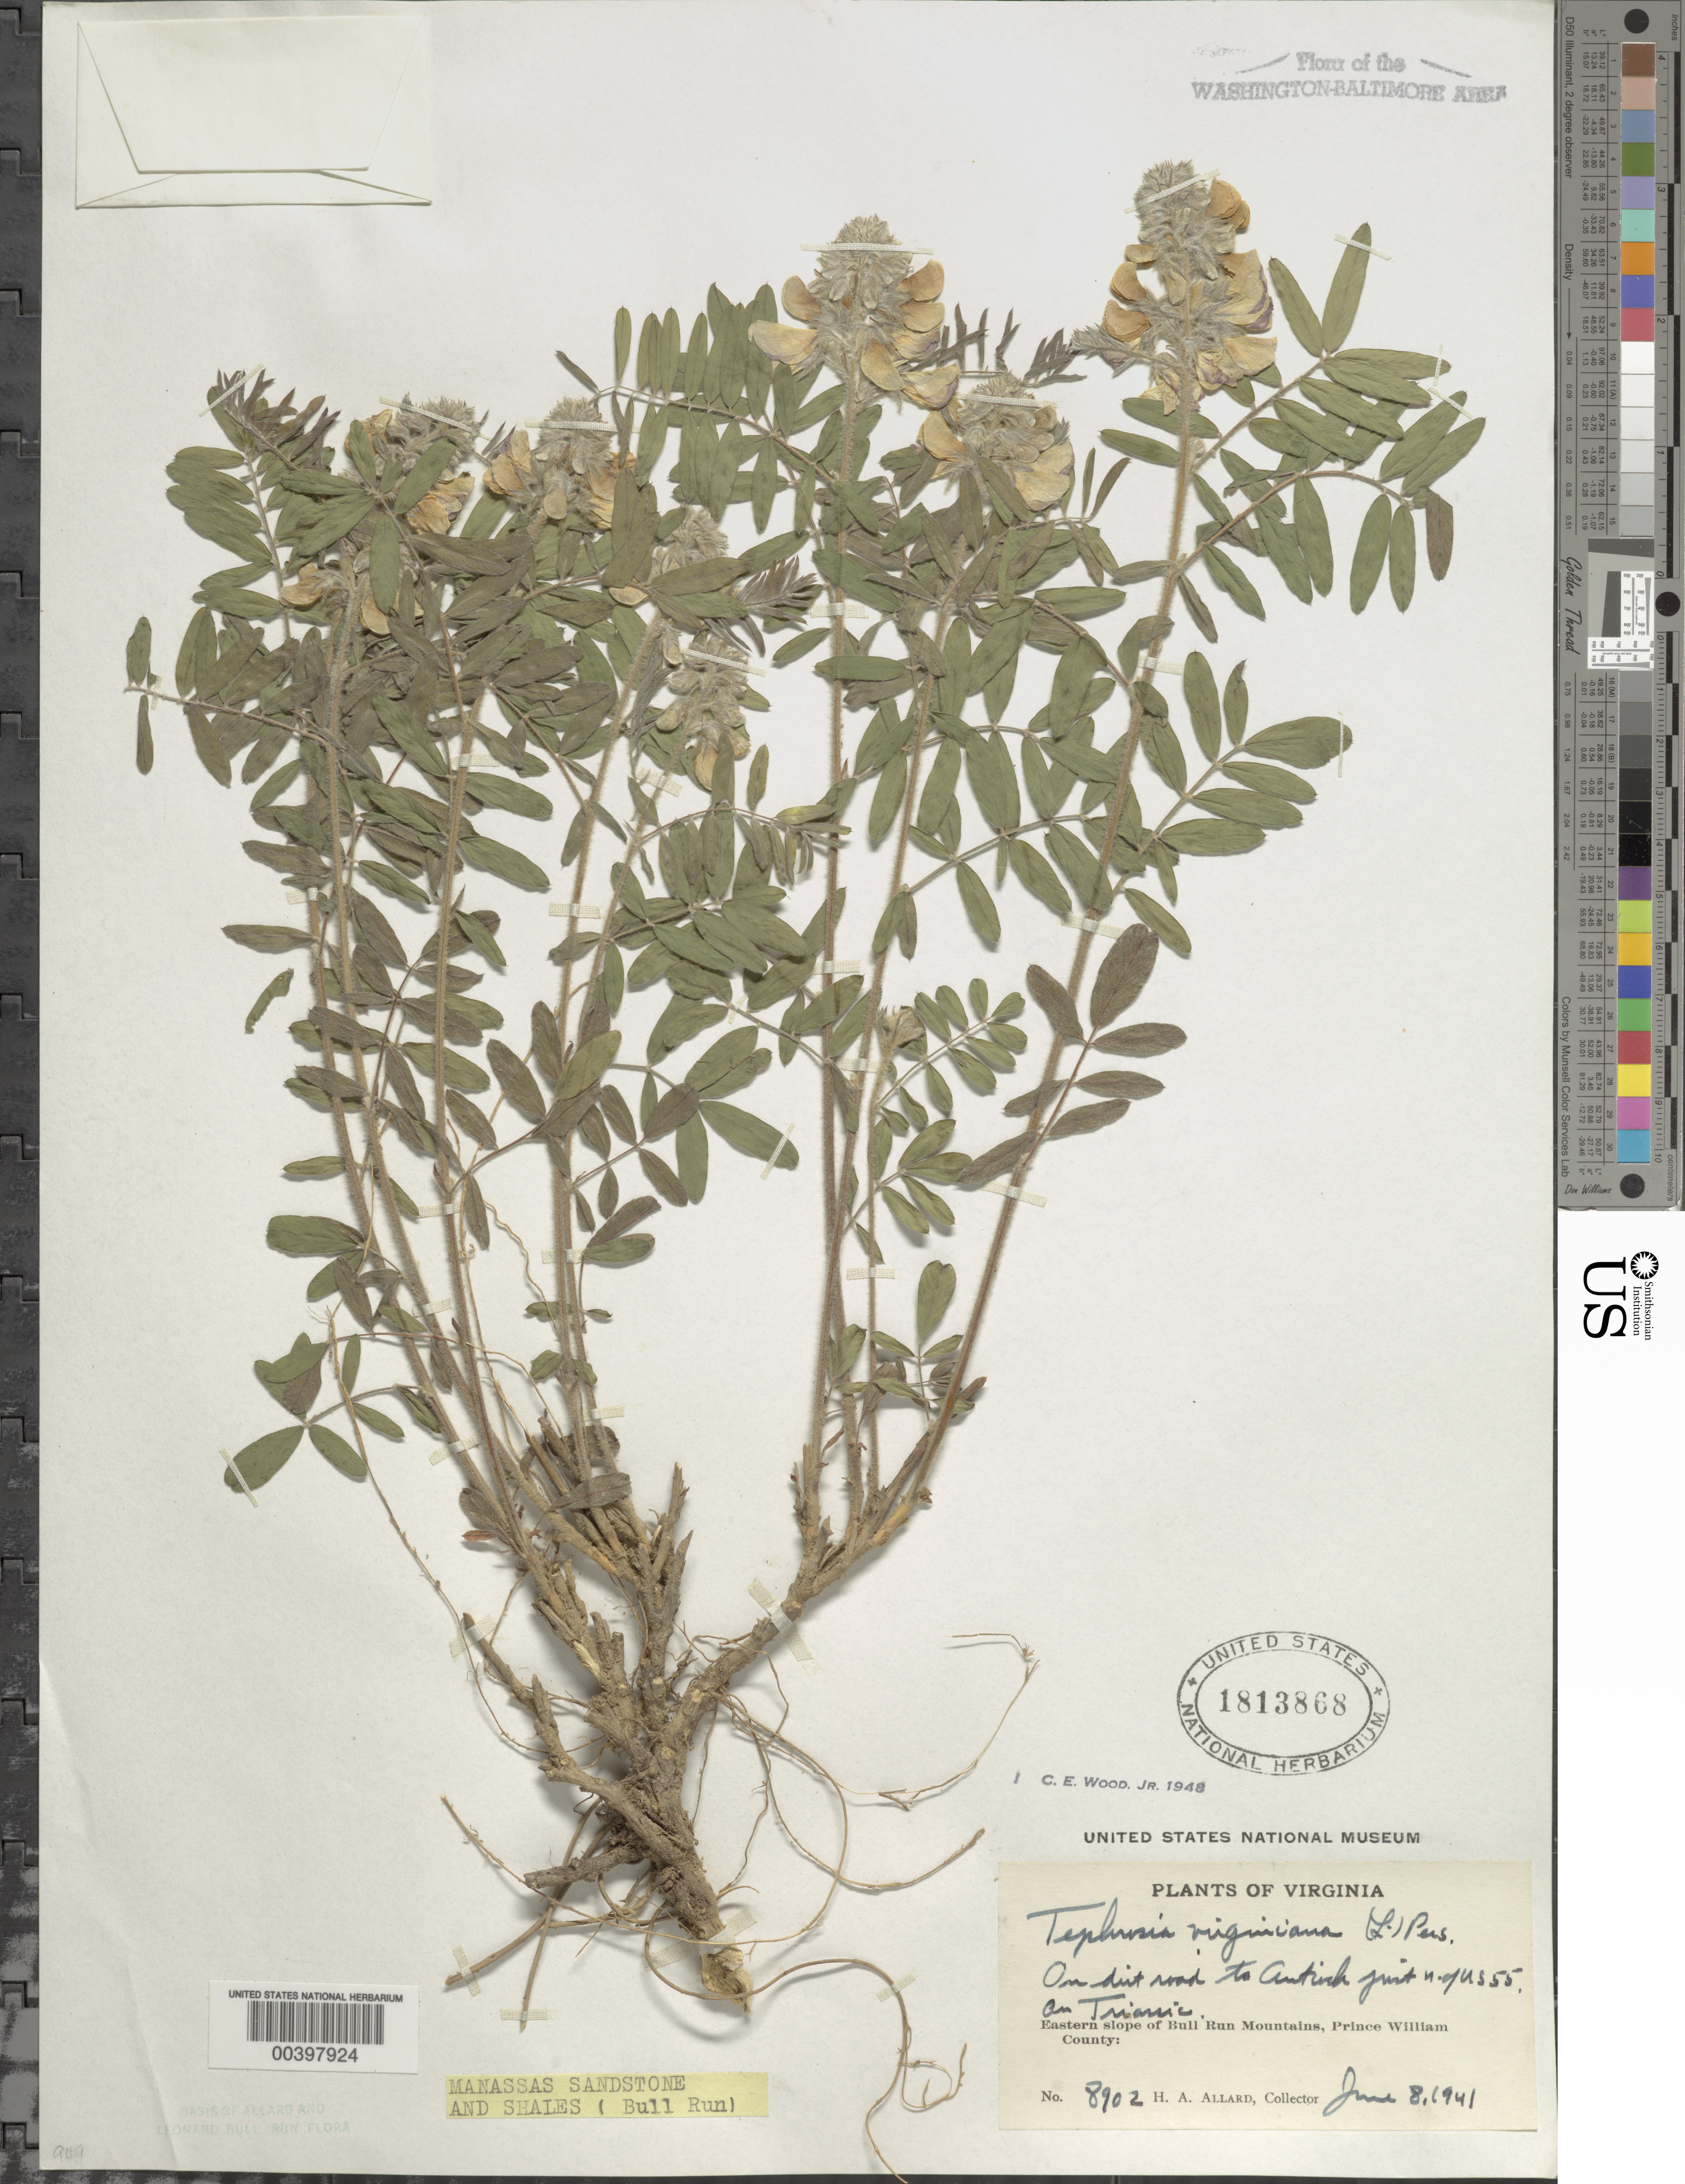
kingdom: Plantae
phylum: Tracheophyta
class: Magnoliopsida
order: Fabales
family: Fabaceae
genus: Tephrosia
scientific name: Tephrosia virginiana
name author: (L.) Pers.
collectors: H. A. Allard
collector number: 8902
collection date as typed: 08 Jun 1941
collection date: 1941-06-08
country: United States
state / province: Virginia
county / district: Prince William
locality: Antioch, west of U.S. 55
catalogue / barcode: US 1813868